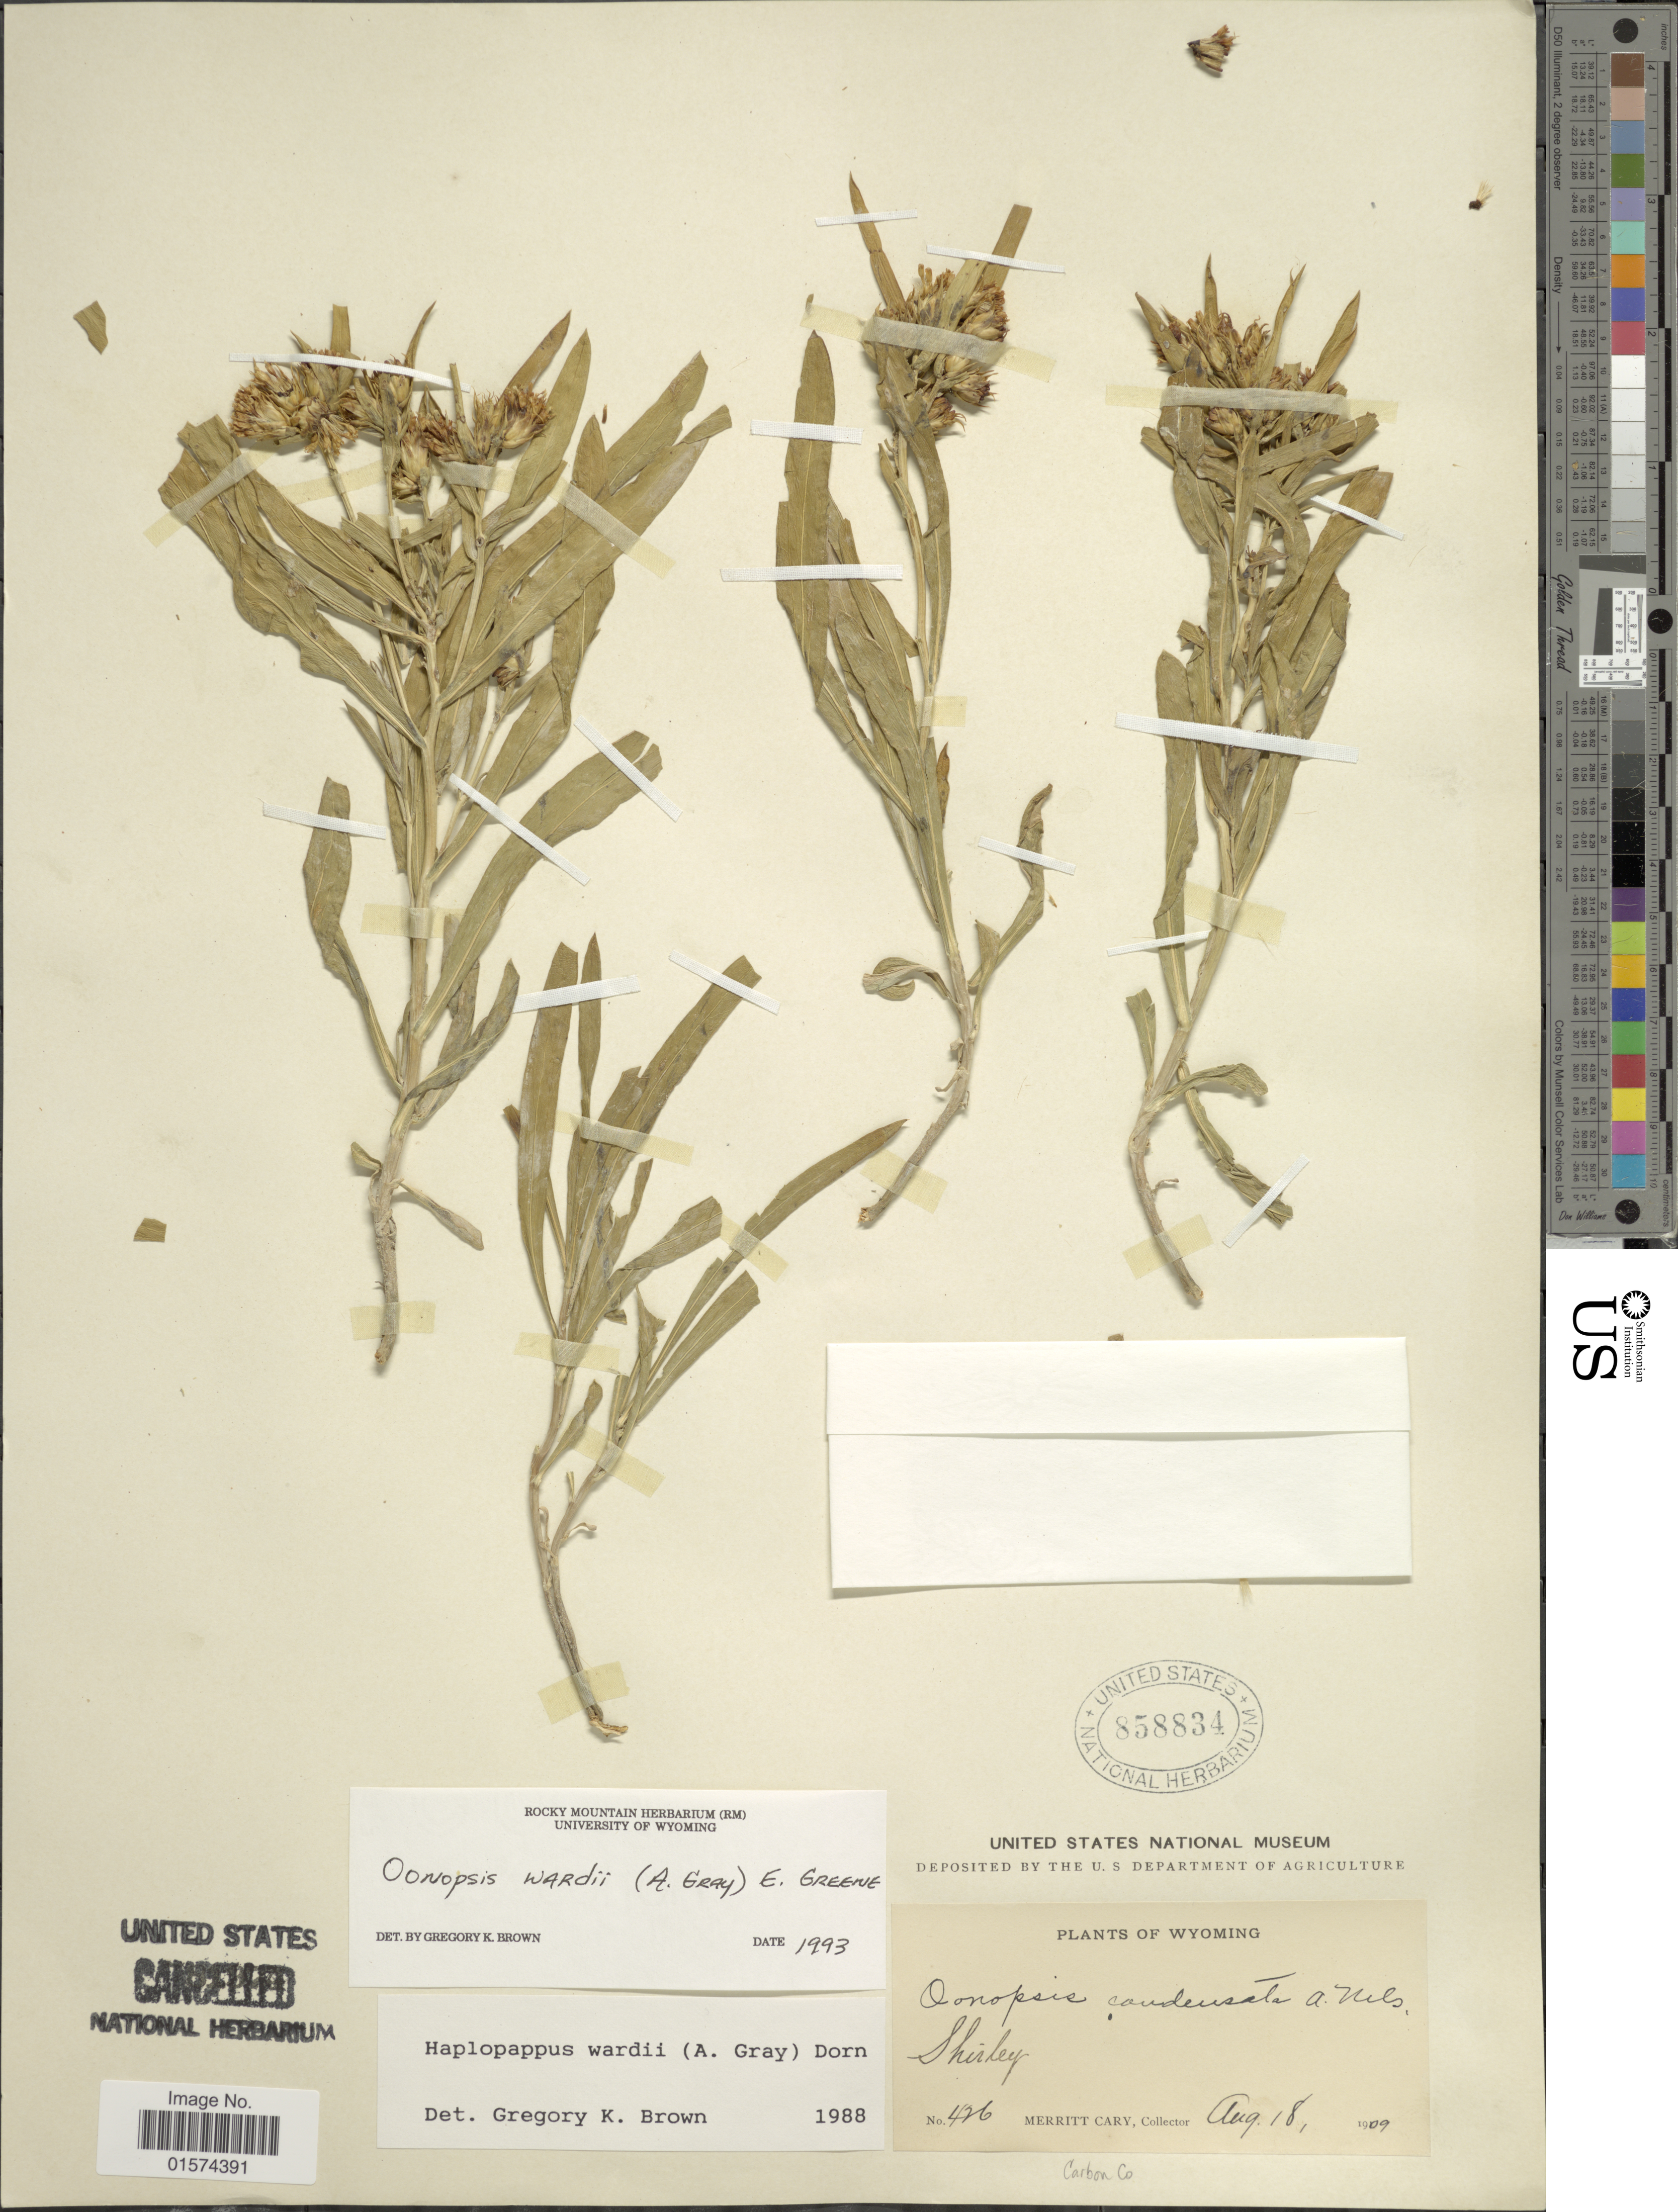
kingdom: Plantae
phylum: Tracheophyta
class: Magnoliopsida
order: Asterales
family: Asteraceae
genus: Oonopsis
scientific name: Oonopsis wardii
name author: (A. Gray) Greene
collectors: M. Cary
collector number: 426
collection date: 1909-08-18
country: United States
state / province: Wyoming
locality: Shirley, Carbon Co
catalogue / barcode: US 858834